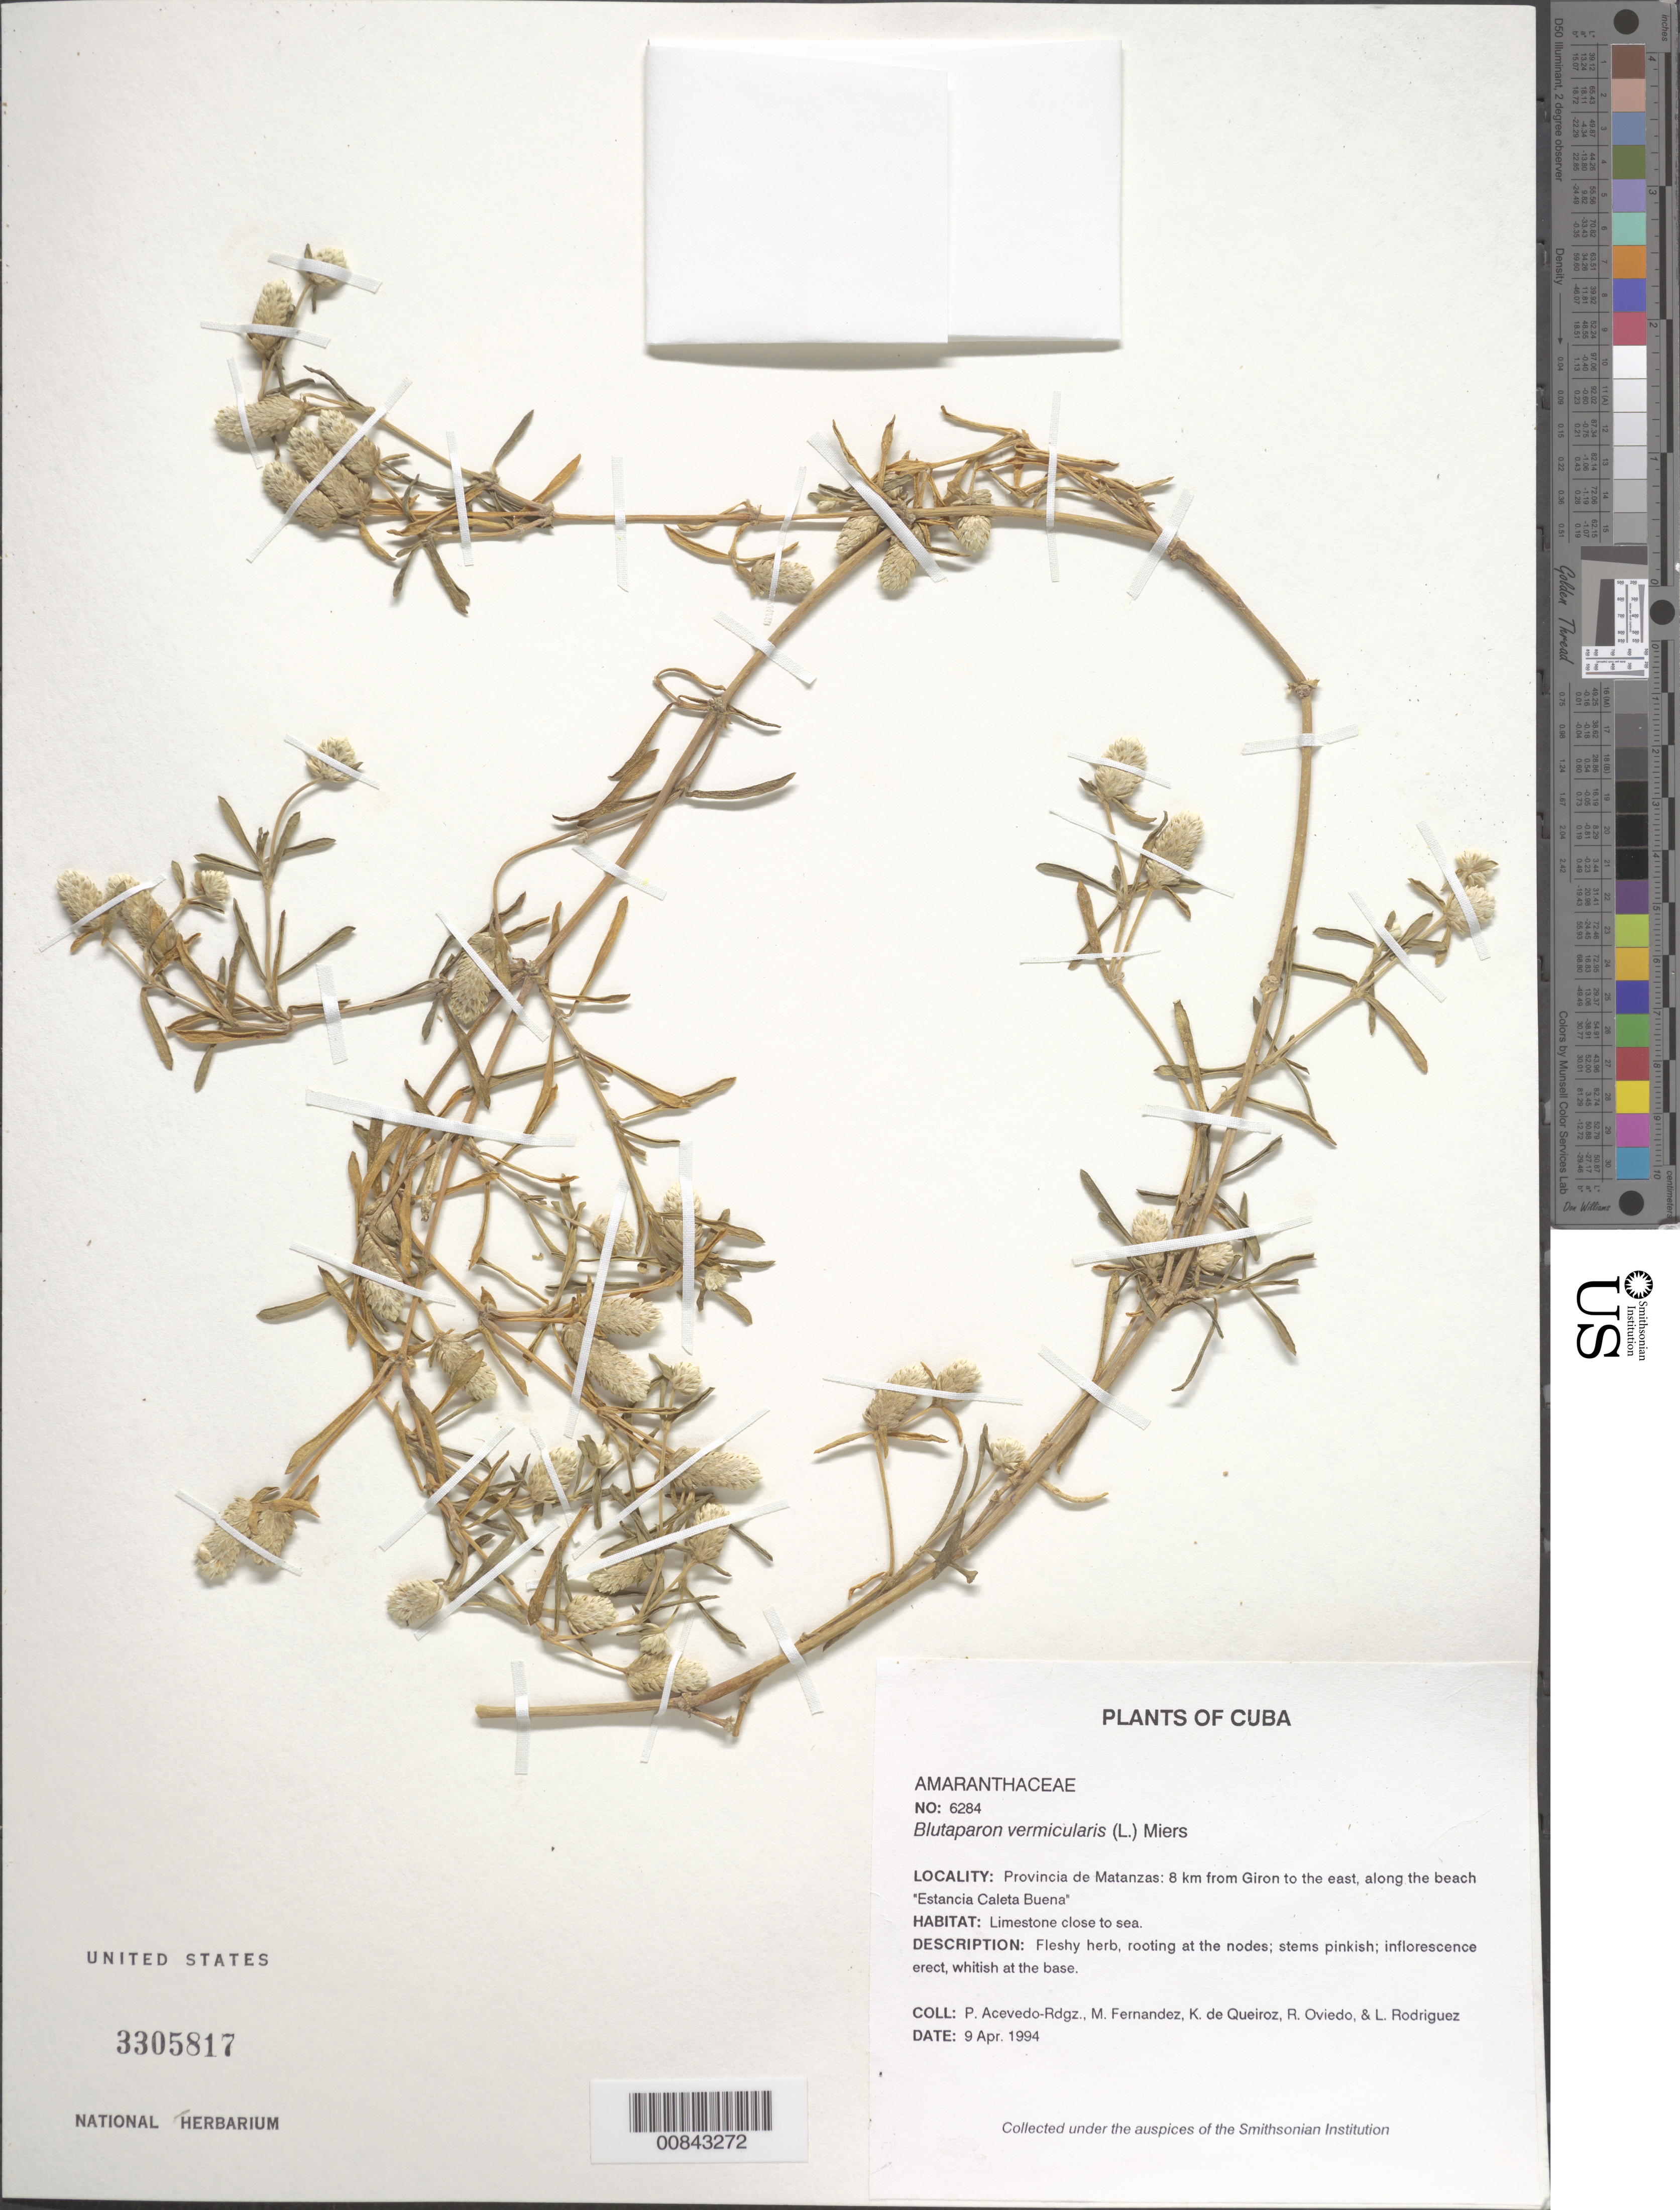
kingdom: Plantae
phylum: Tracheophyta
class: Magnoliopsida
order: Caryophyllales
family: Amaranthaceae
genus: Gomphrena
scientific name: Gomphrena vermicularis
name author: L.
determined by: Strong, Mark T., (BOT), Smithsonian Institution - National Museum of Natural History (UNITED STATES)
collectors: P. Acevedo-Rodr., M. Fernández, K. De Queiroz, R. Oviedo & L. Rodriguez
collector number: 6284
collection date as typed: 09 Apr 1994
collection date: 1994-04-09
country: Cuba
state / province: Matanzas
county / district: Municipio de Ciénaga de Zapata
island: Cuba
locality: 8 km from Giron to the east, along the beach "Estancia Caleta Buena"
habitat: Limestone close to sea.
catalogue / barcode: US 3305817